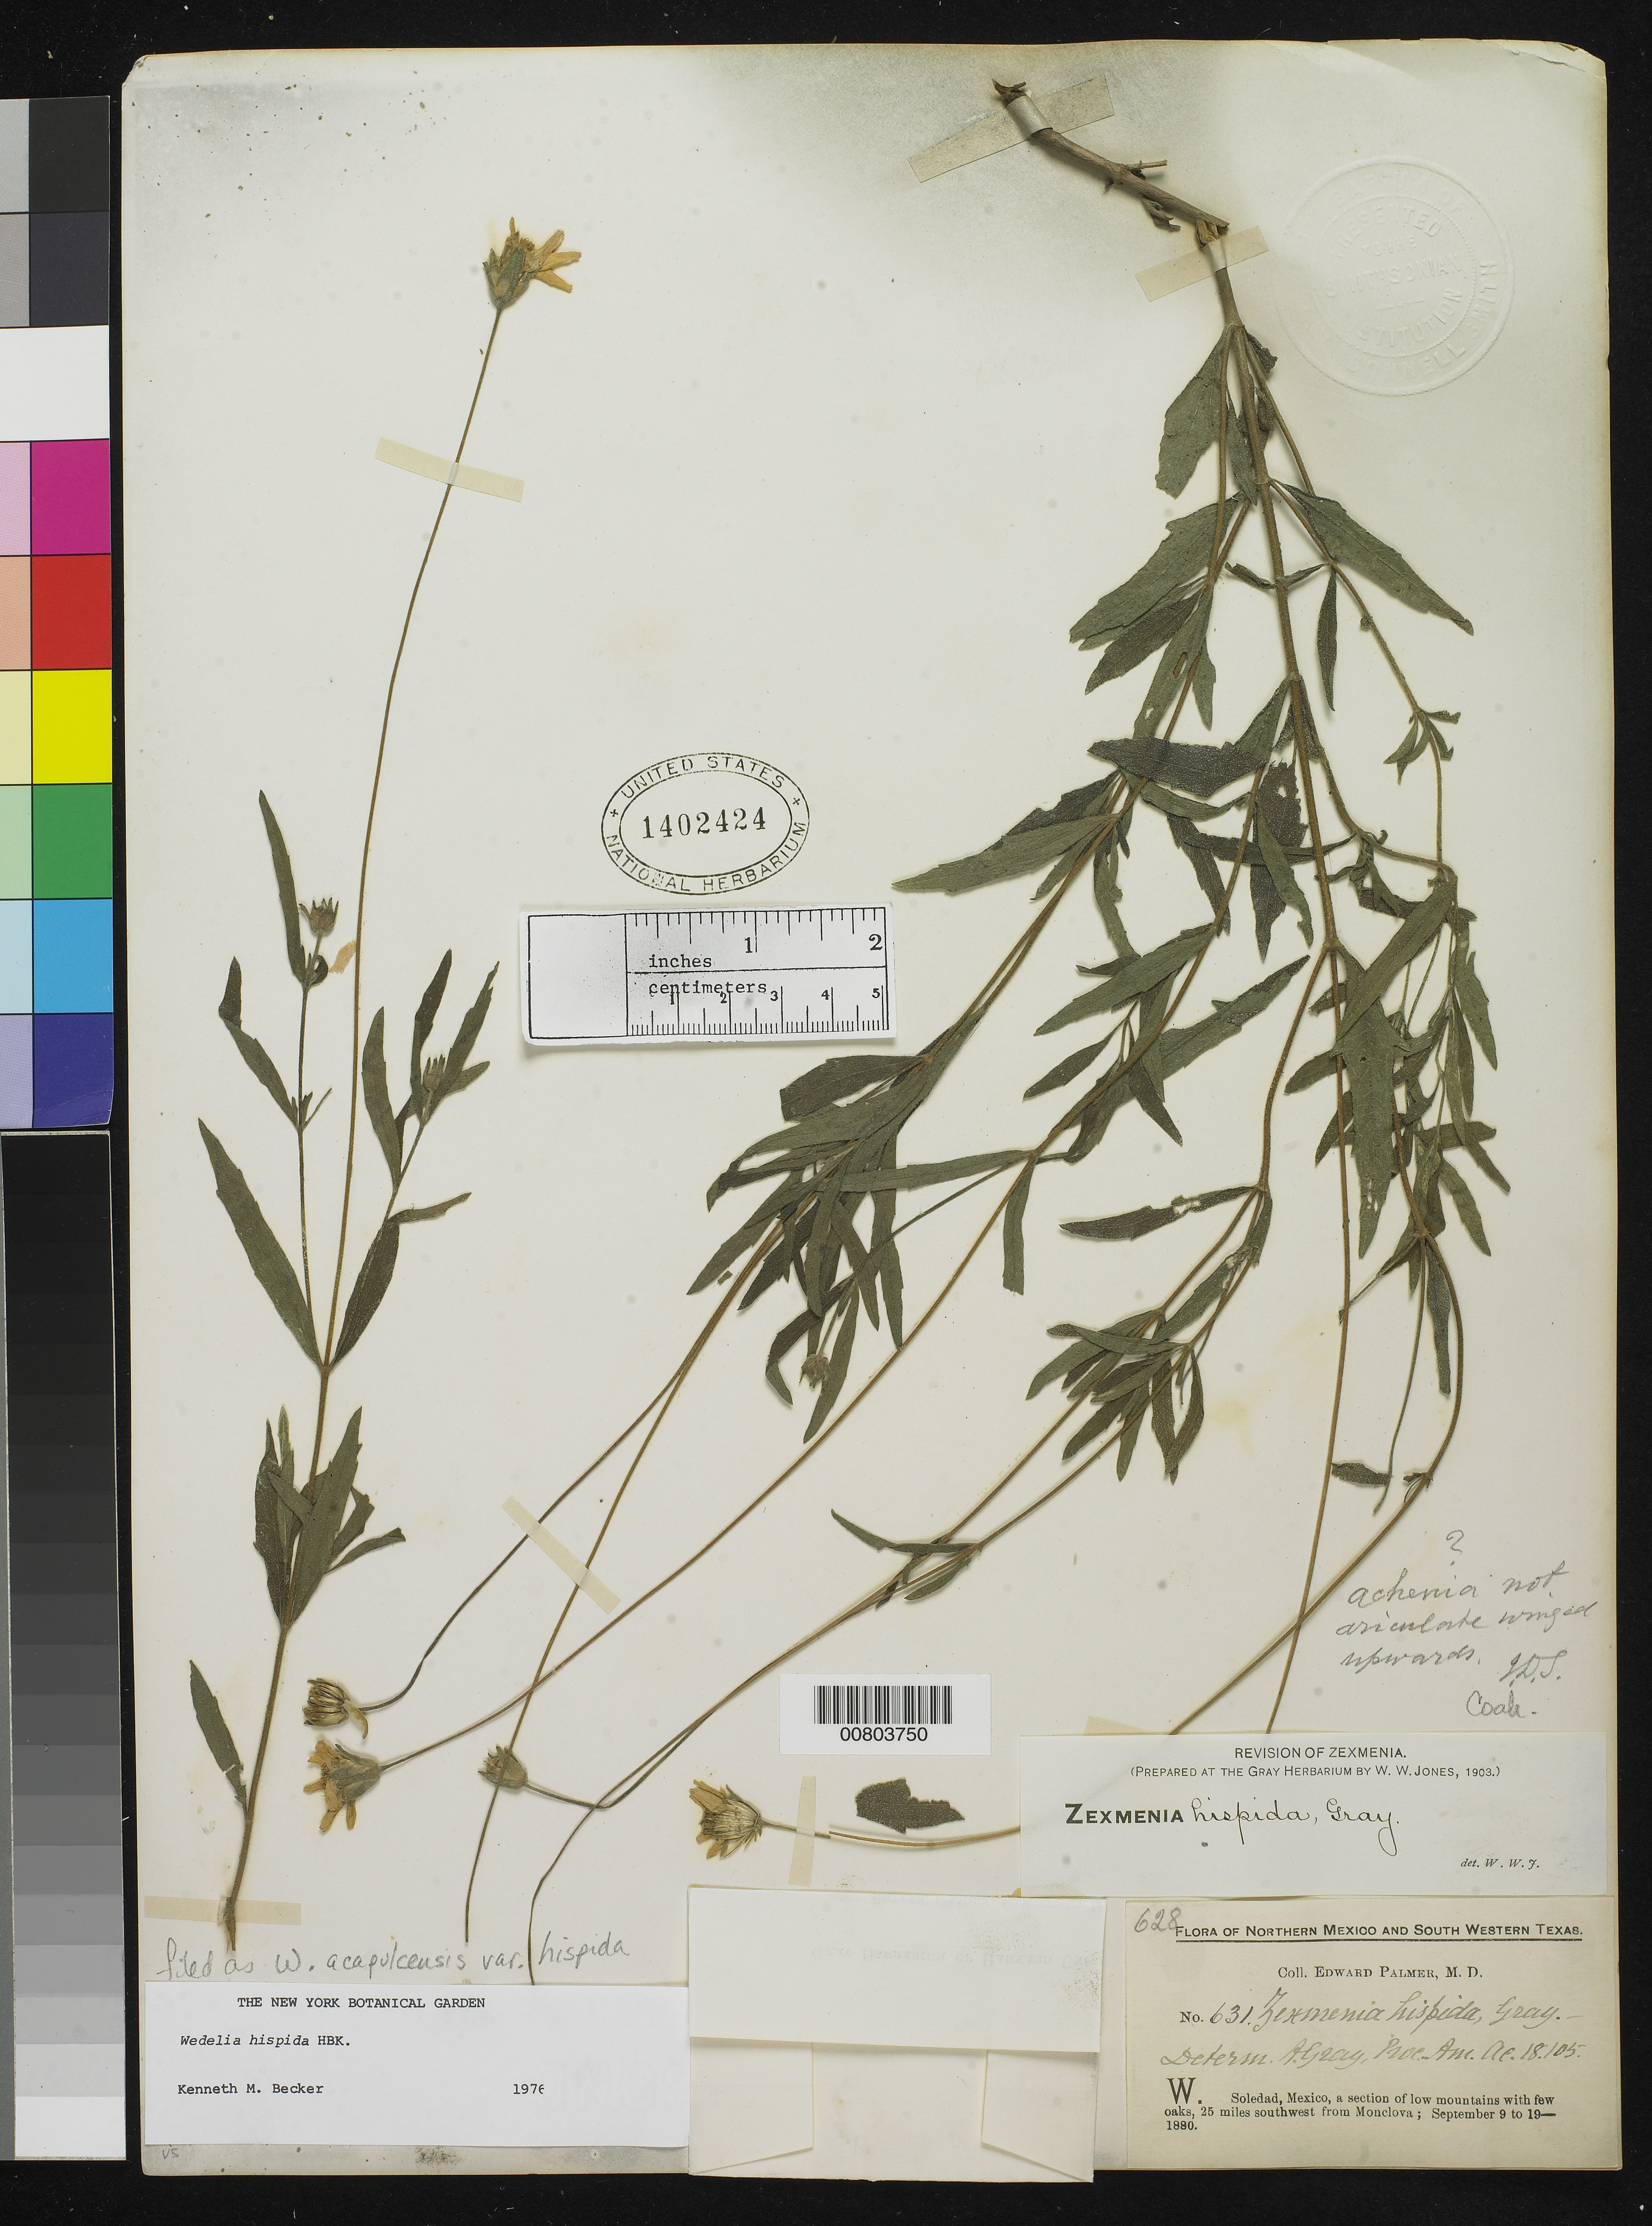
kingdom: Plantae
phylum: Tracheophyta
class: Magnoliopsida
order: Asterales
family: Asteraceae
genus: Wedelia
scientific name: Wedelia acapulcensis var. hispida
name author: (Kunth) Strother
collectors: E. Palmer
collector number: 631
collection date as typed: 09 Sep 1880 to 19 Sep 1880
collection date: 1880-09-09/1880-09-19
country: Mexico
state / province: Coahuila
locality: W. Soledad, 25 miles southwest from Monclova, Coahuila.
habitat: A section of low mountains with few Oaks.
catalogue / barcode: US 1402424